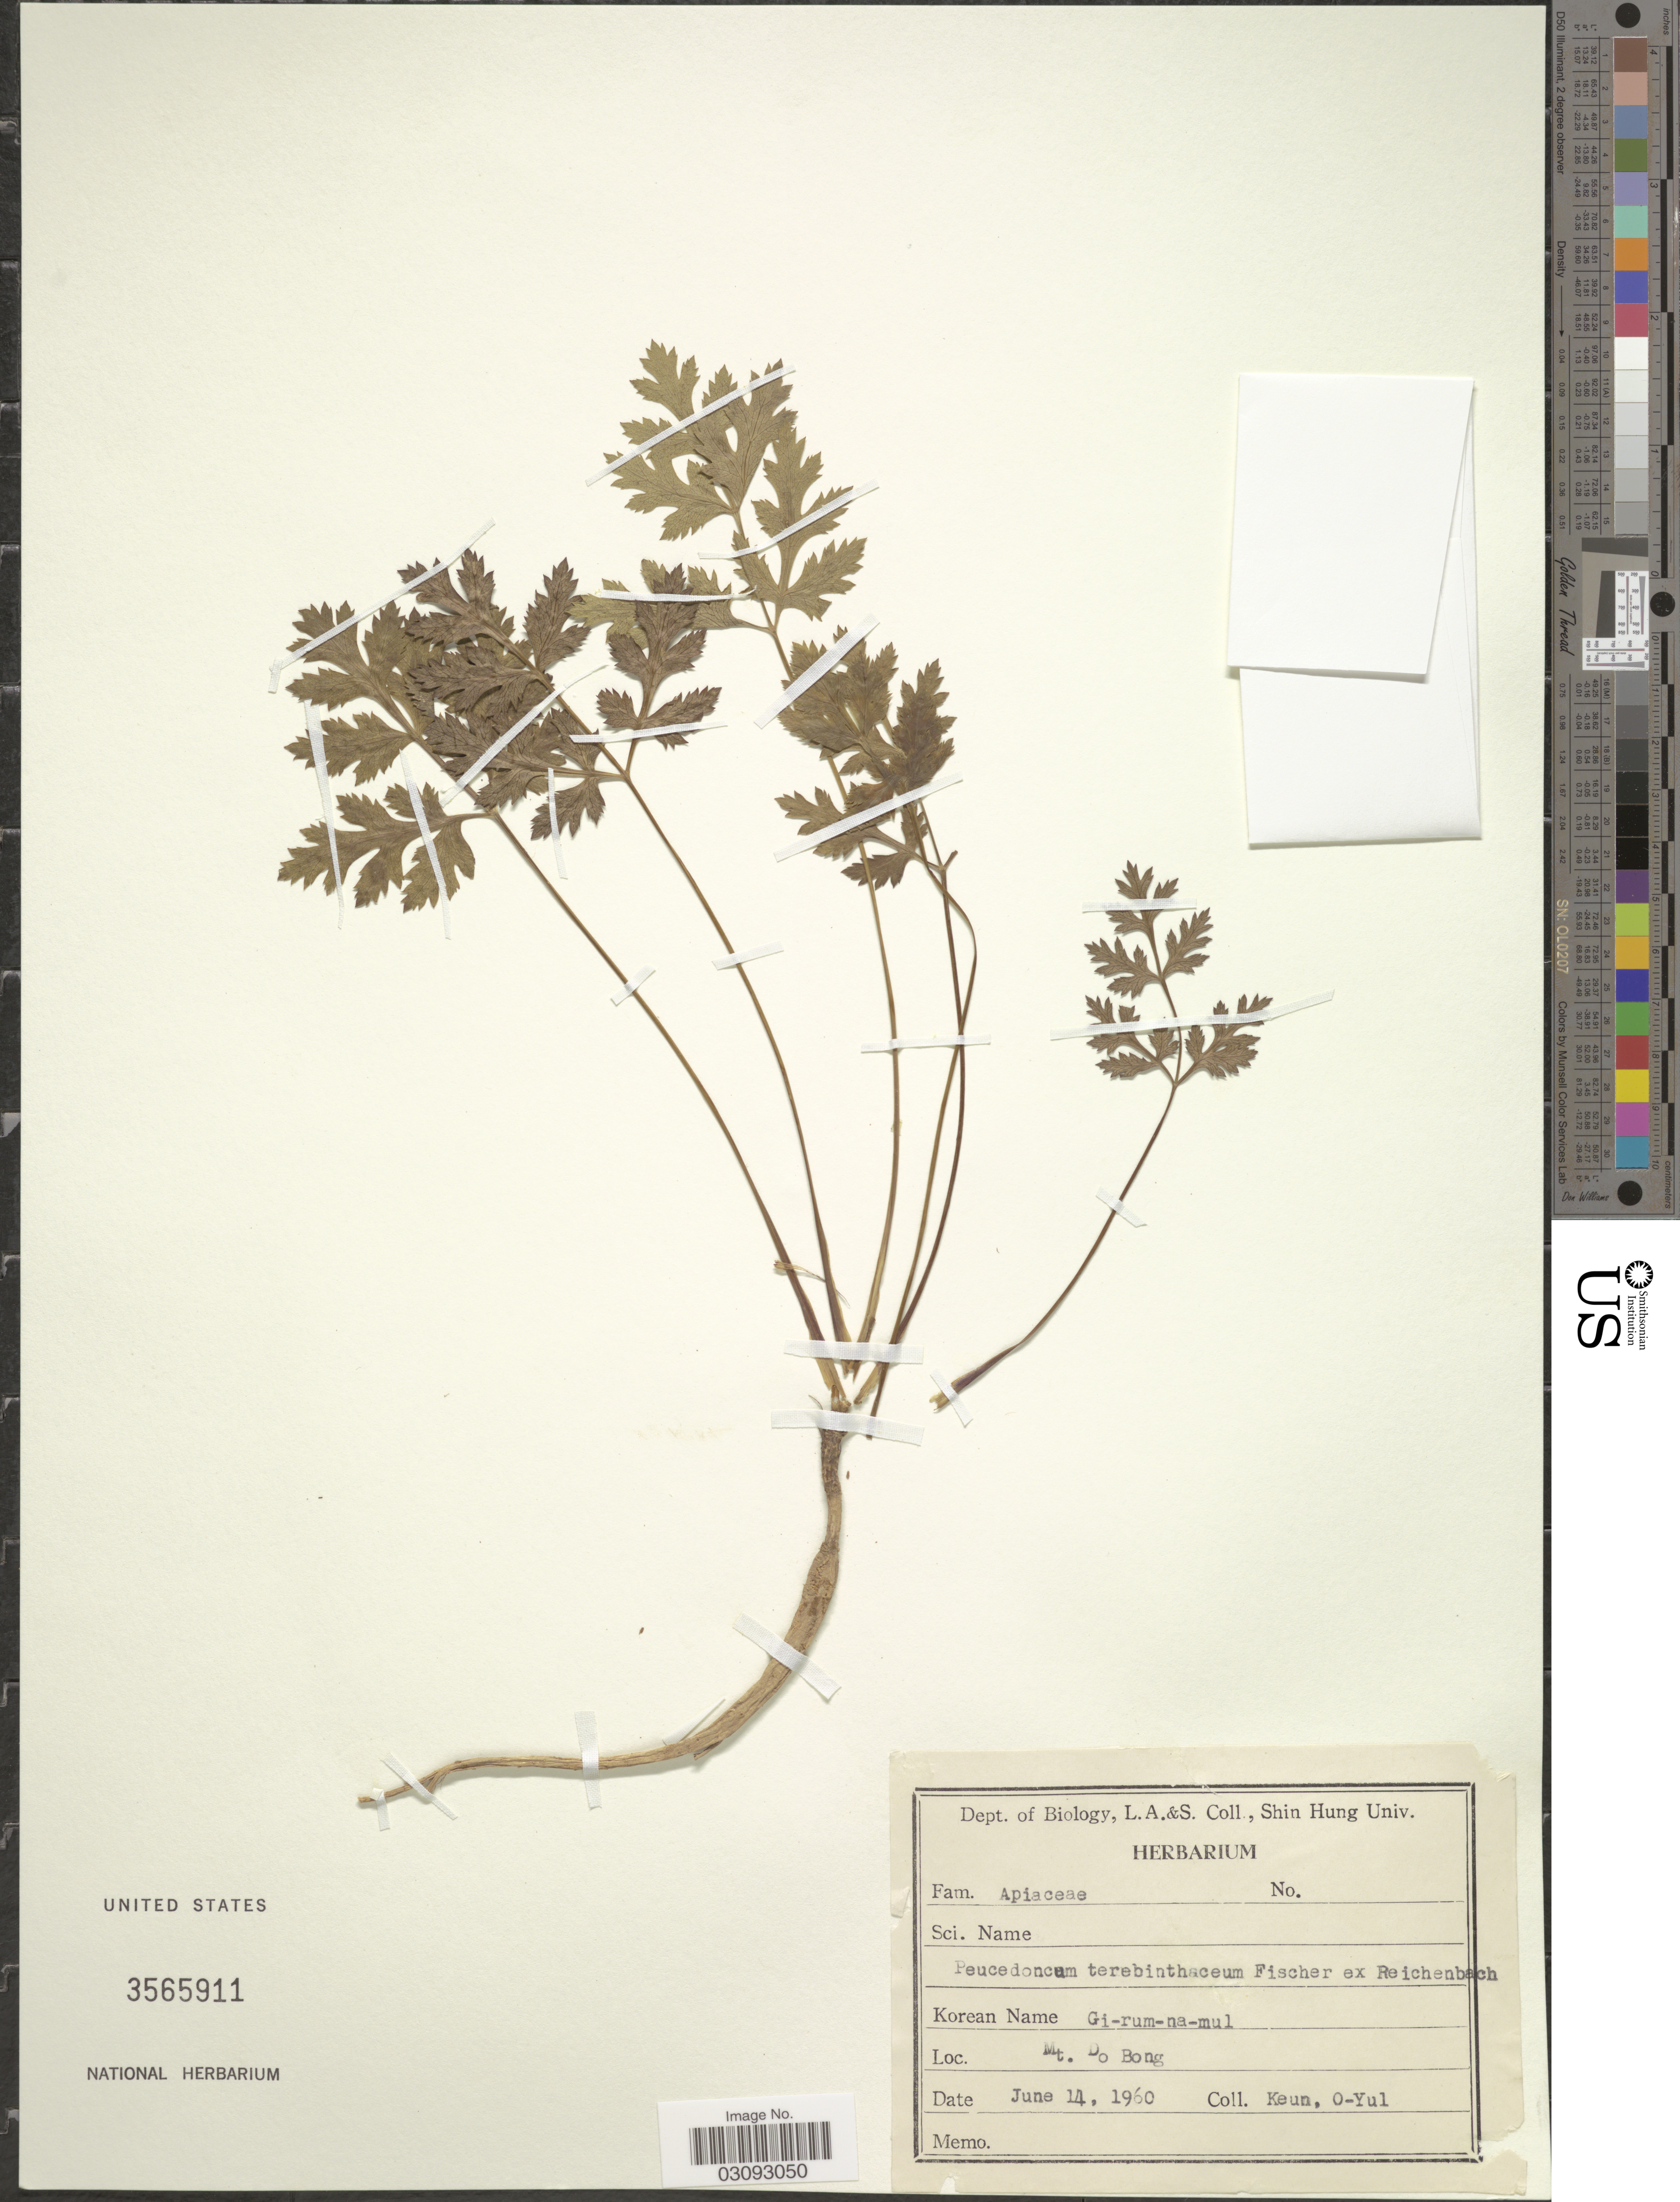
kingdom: Plantae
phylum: Tracheophyta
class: Magnoliopsida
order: Apiales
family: Apiaceae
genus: Peucedanum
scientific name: Peucedanum terebinthaceum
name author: (Fisch. ex Trevir.) Ledeb.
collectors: K. O-yul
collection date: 1960-06-14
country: South Korea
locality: Mt. Do Bong.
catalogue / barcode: US 3565911